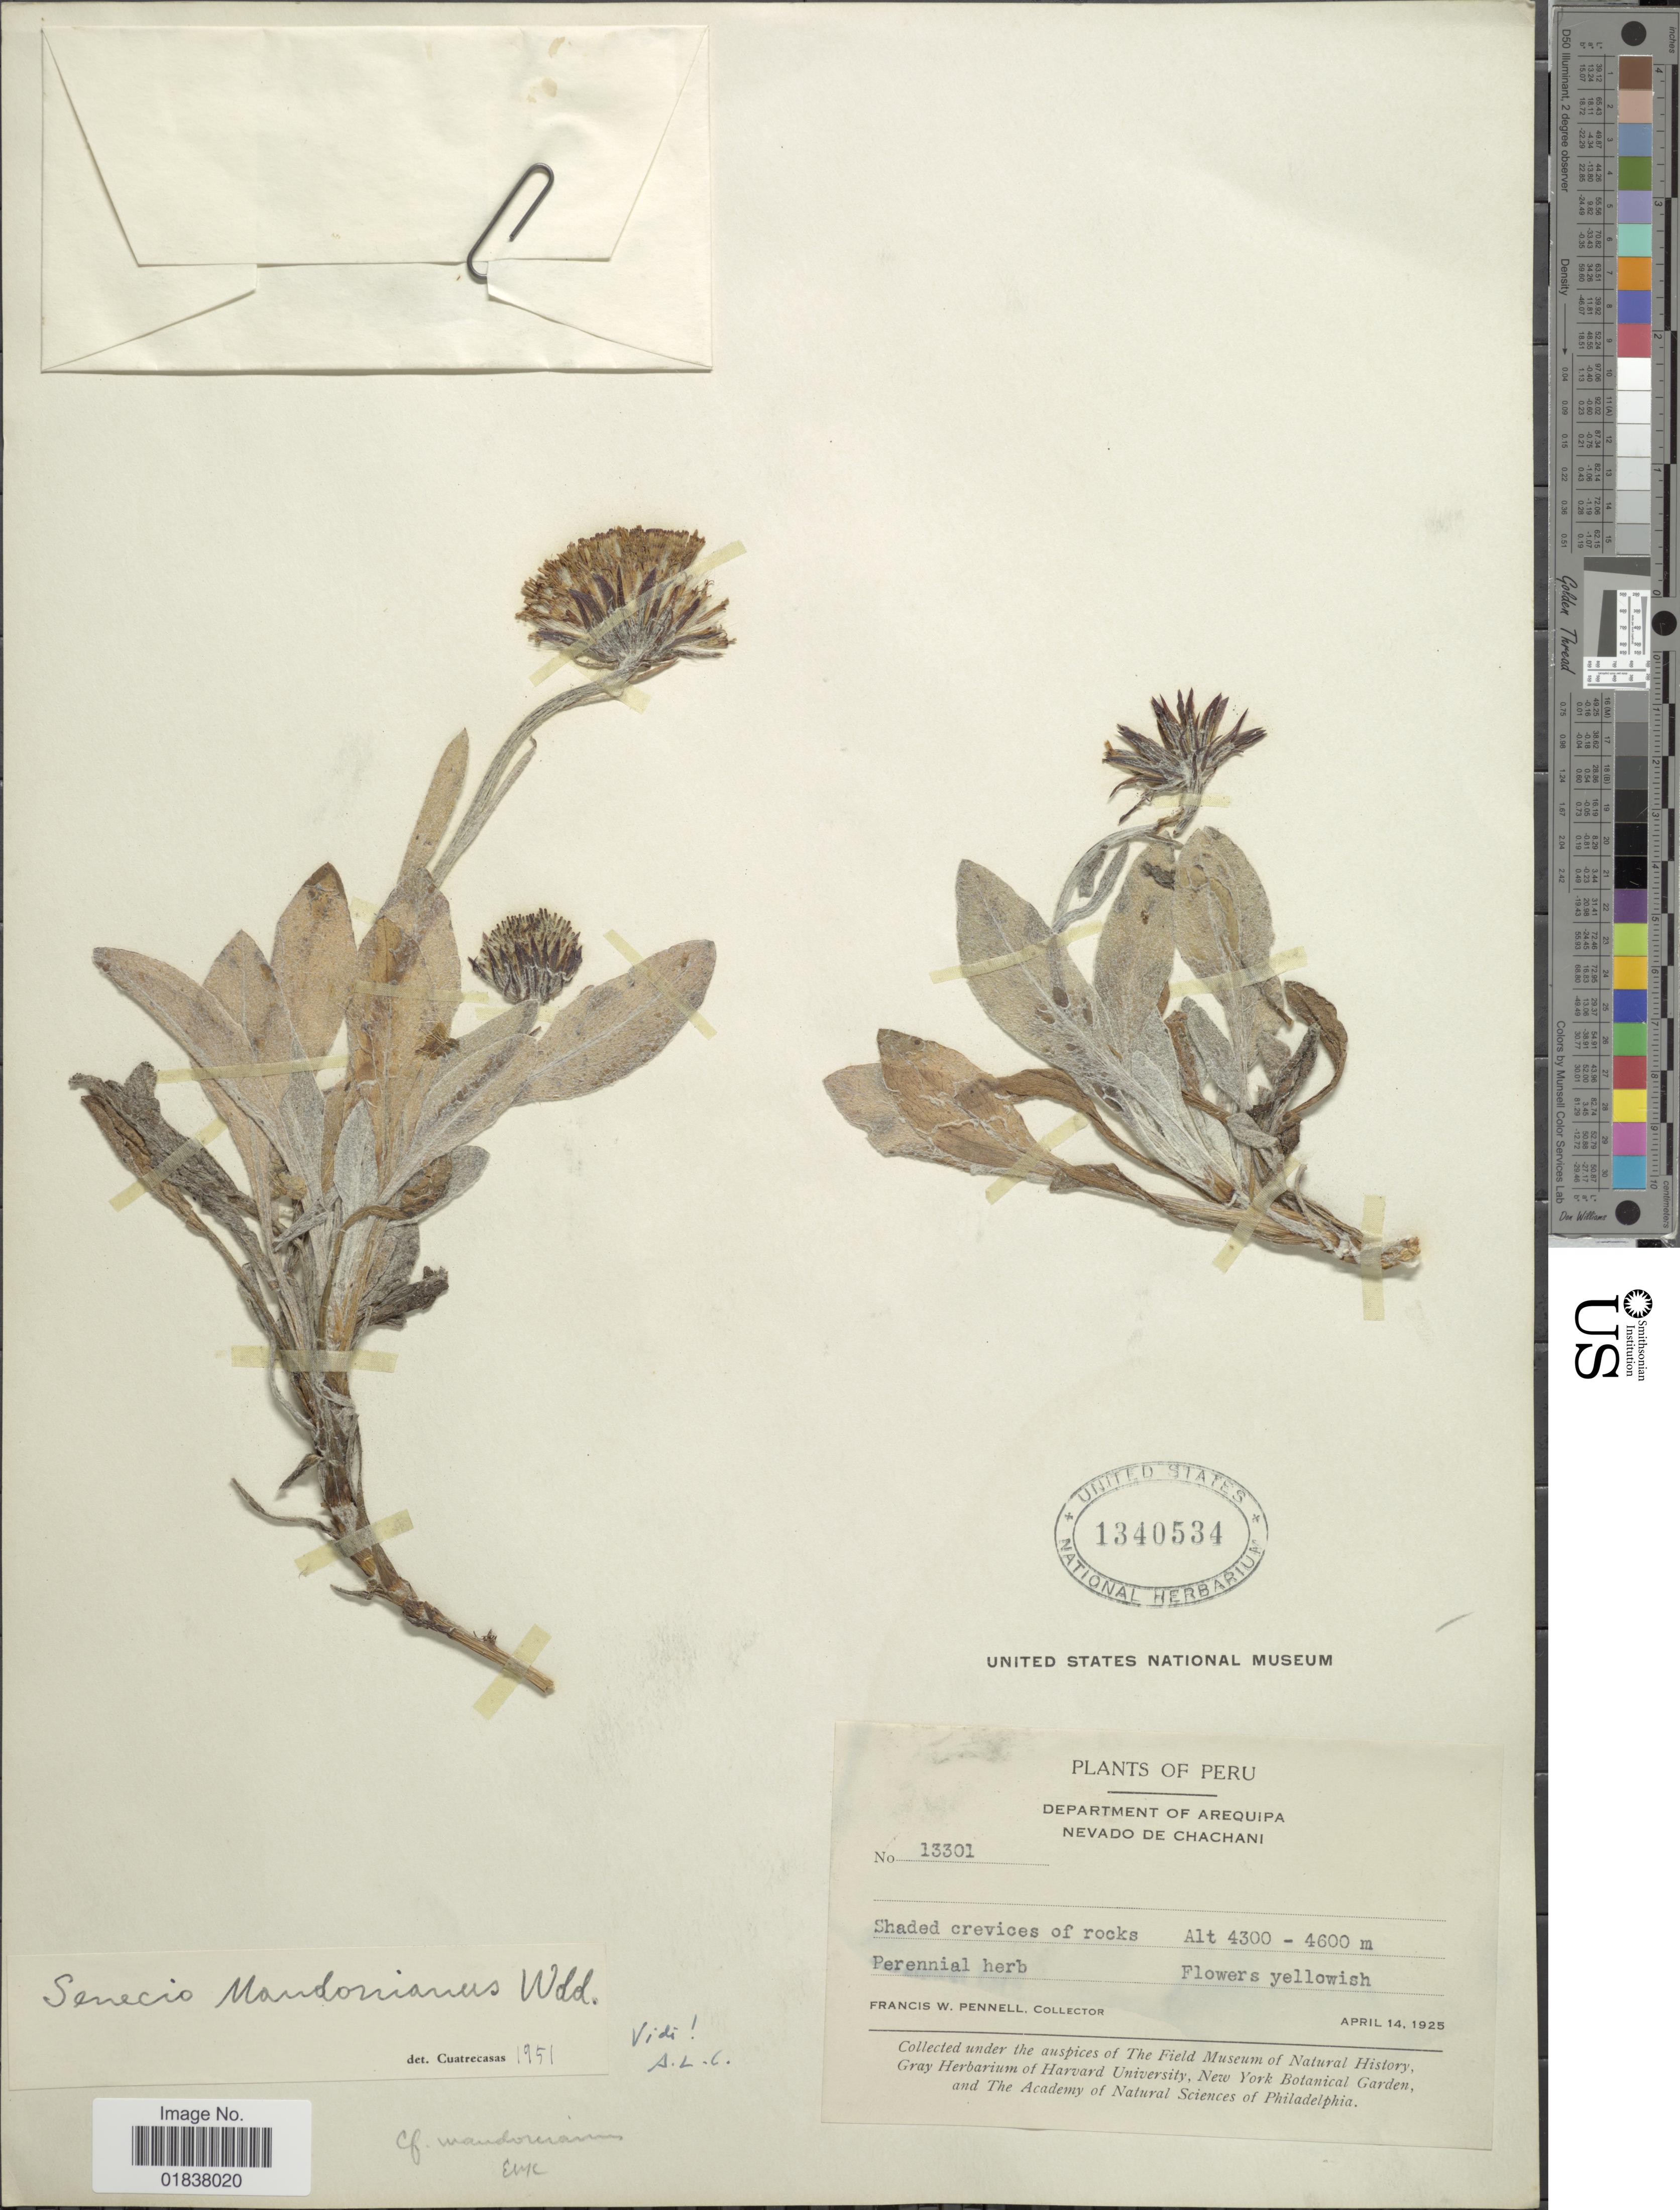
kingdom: Plantae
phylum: Tracheophyta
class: Magnoliopsida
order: Asterales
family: Asteraceae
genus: Senecio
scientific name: Senecio candollei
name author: Wedd.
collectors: F. W. Pennell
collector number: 13301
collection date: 1925-04-14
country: Peru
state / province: Arequipa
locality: Nevado de Chachani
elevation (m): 4300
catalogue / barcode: US 1340534